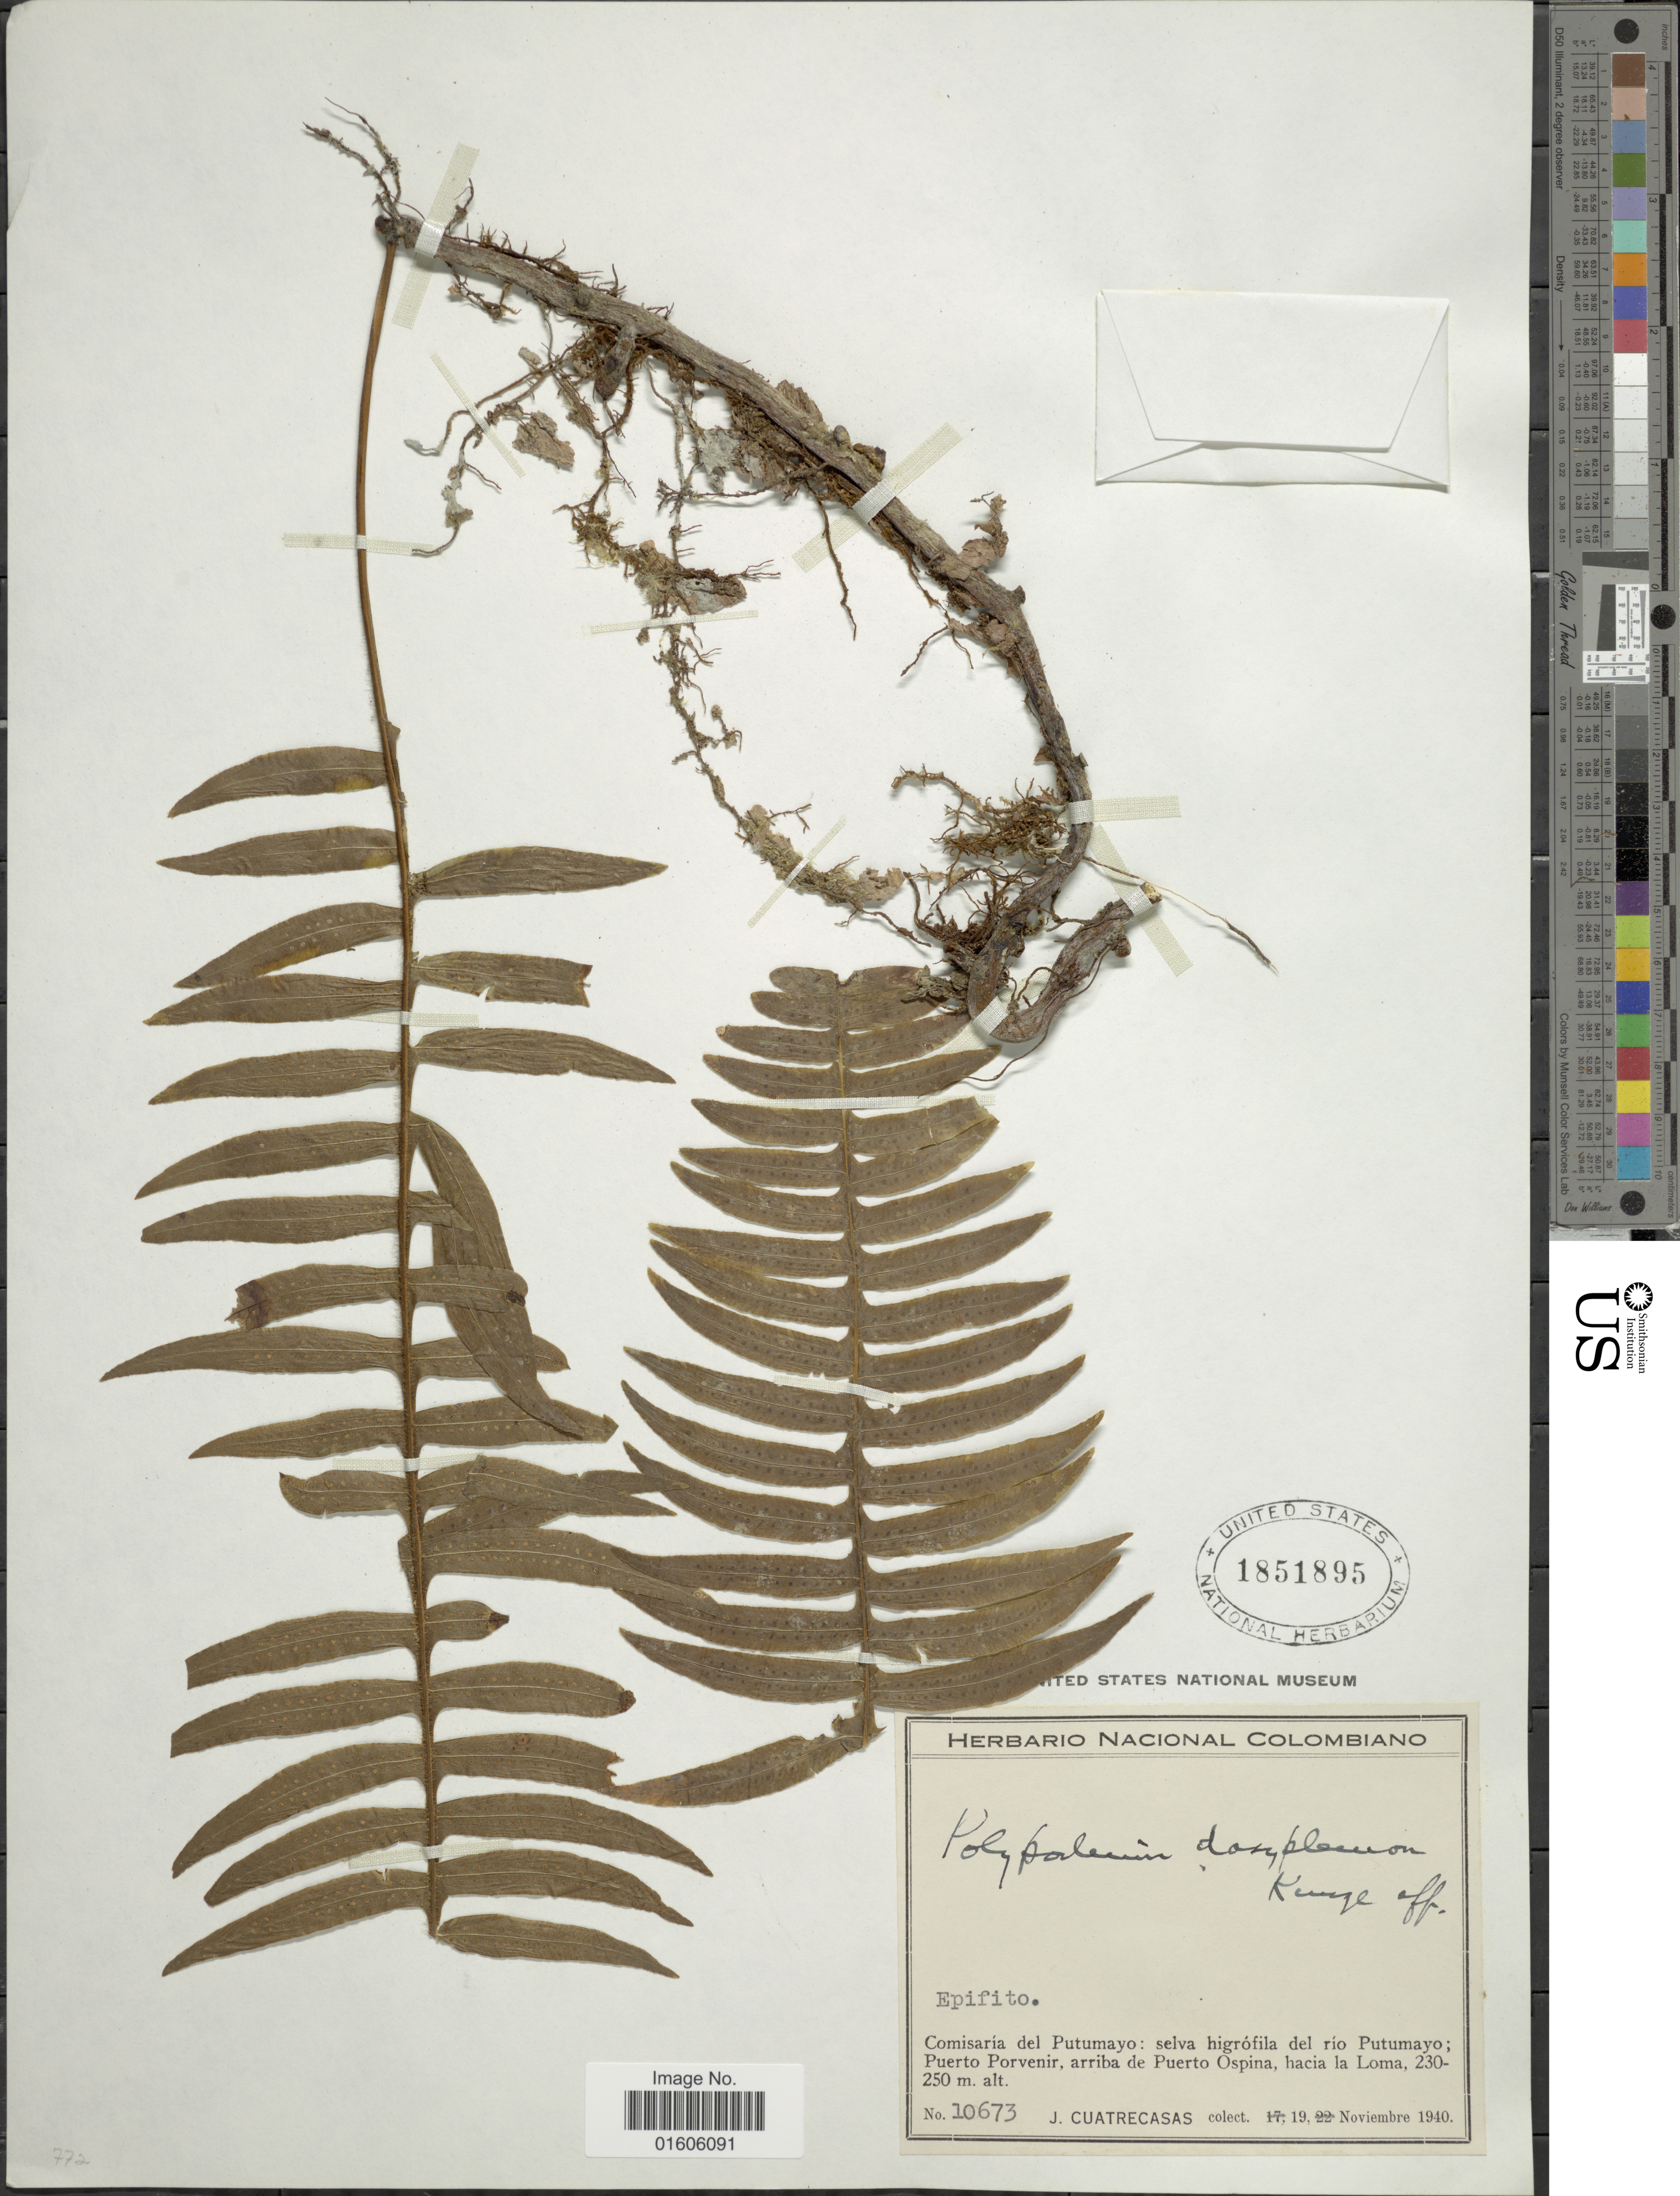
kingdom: Plantae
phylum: Tracheophyta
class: Polypodiopsida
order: Polypodiales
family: Polypodiaceae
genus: Serpocaulon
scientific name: Serpocaulon dasypleuron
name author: (Kunze) A.R. Sm.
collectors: J. Cuatrecasas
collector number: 10673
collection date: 1940-11-19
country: Colombia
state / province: Putumayo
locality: Comisaria del Putumayo: selva higrófila del río Putumayo; Puerto Porvenir, arriba de Puerto Ospina, hacia la Loma.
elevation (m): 230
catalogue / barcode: US 1851895